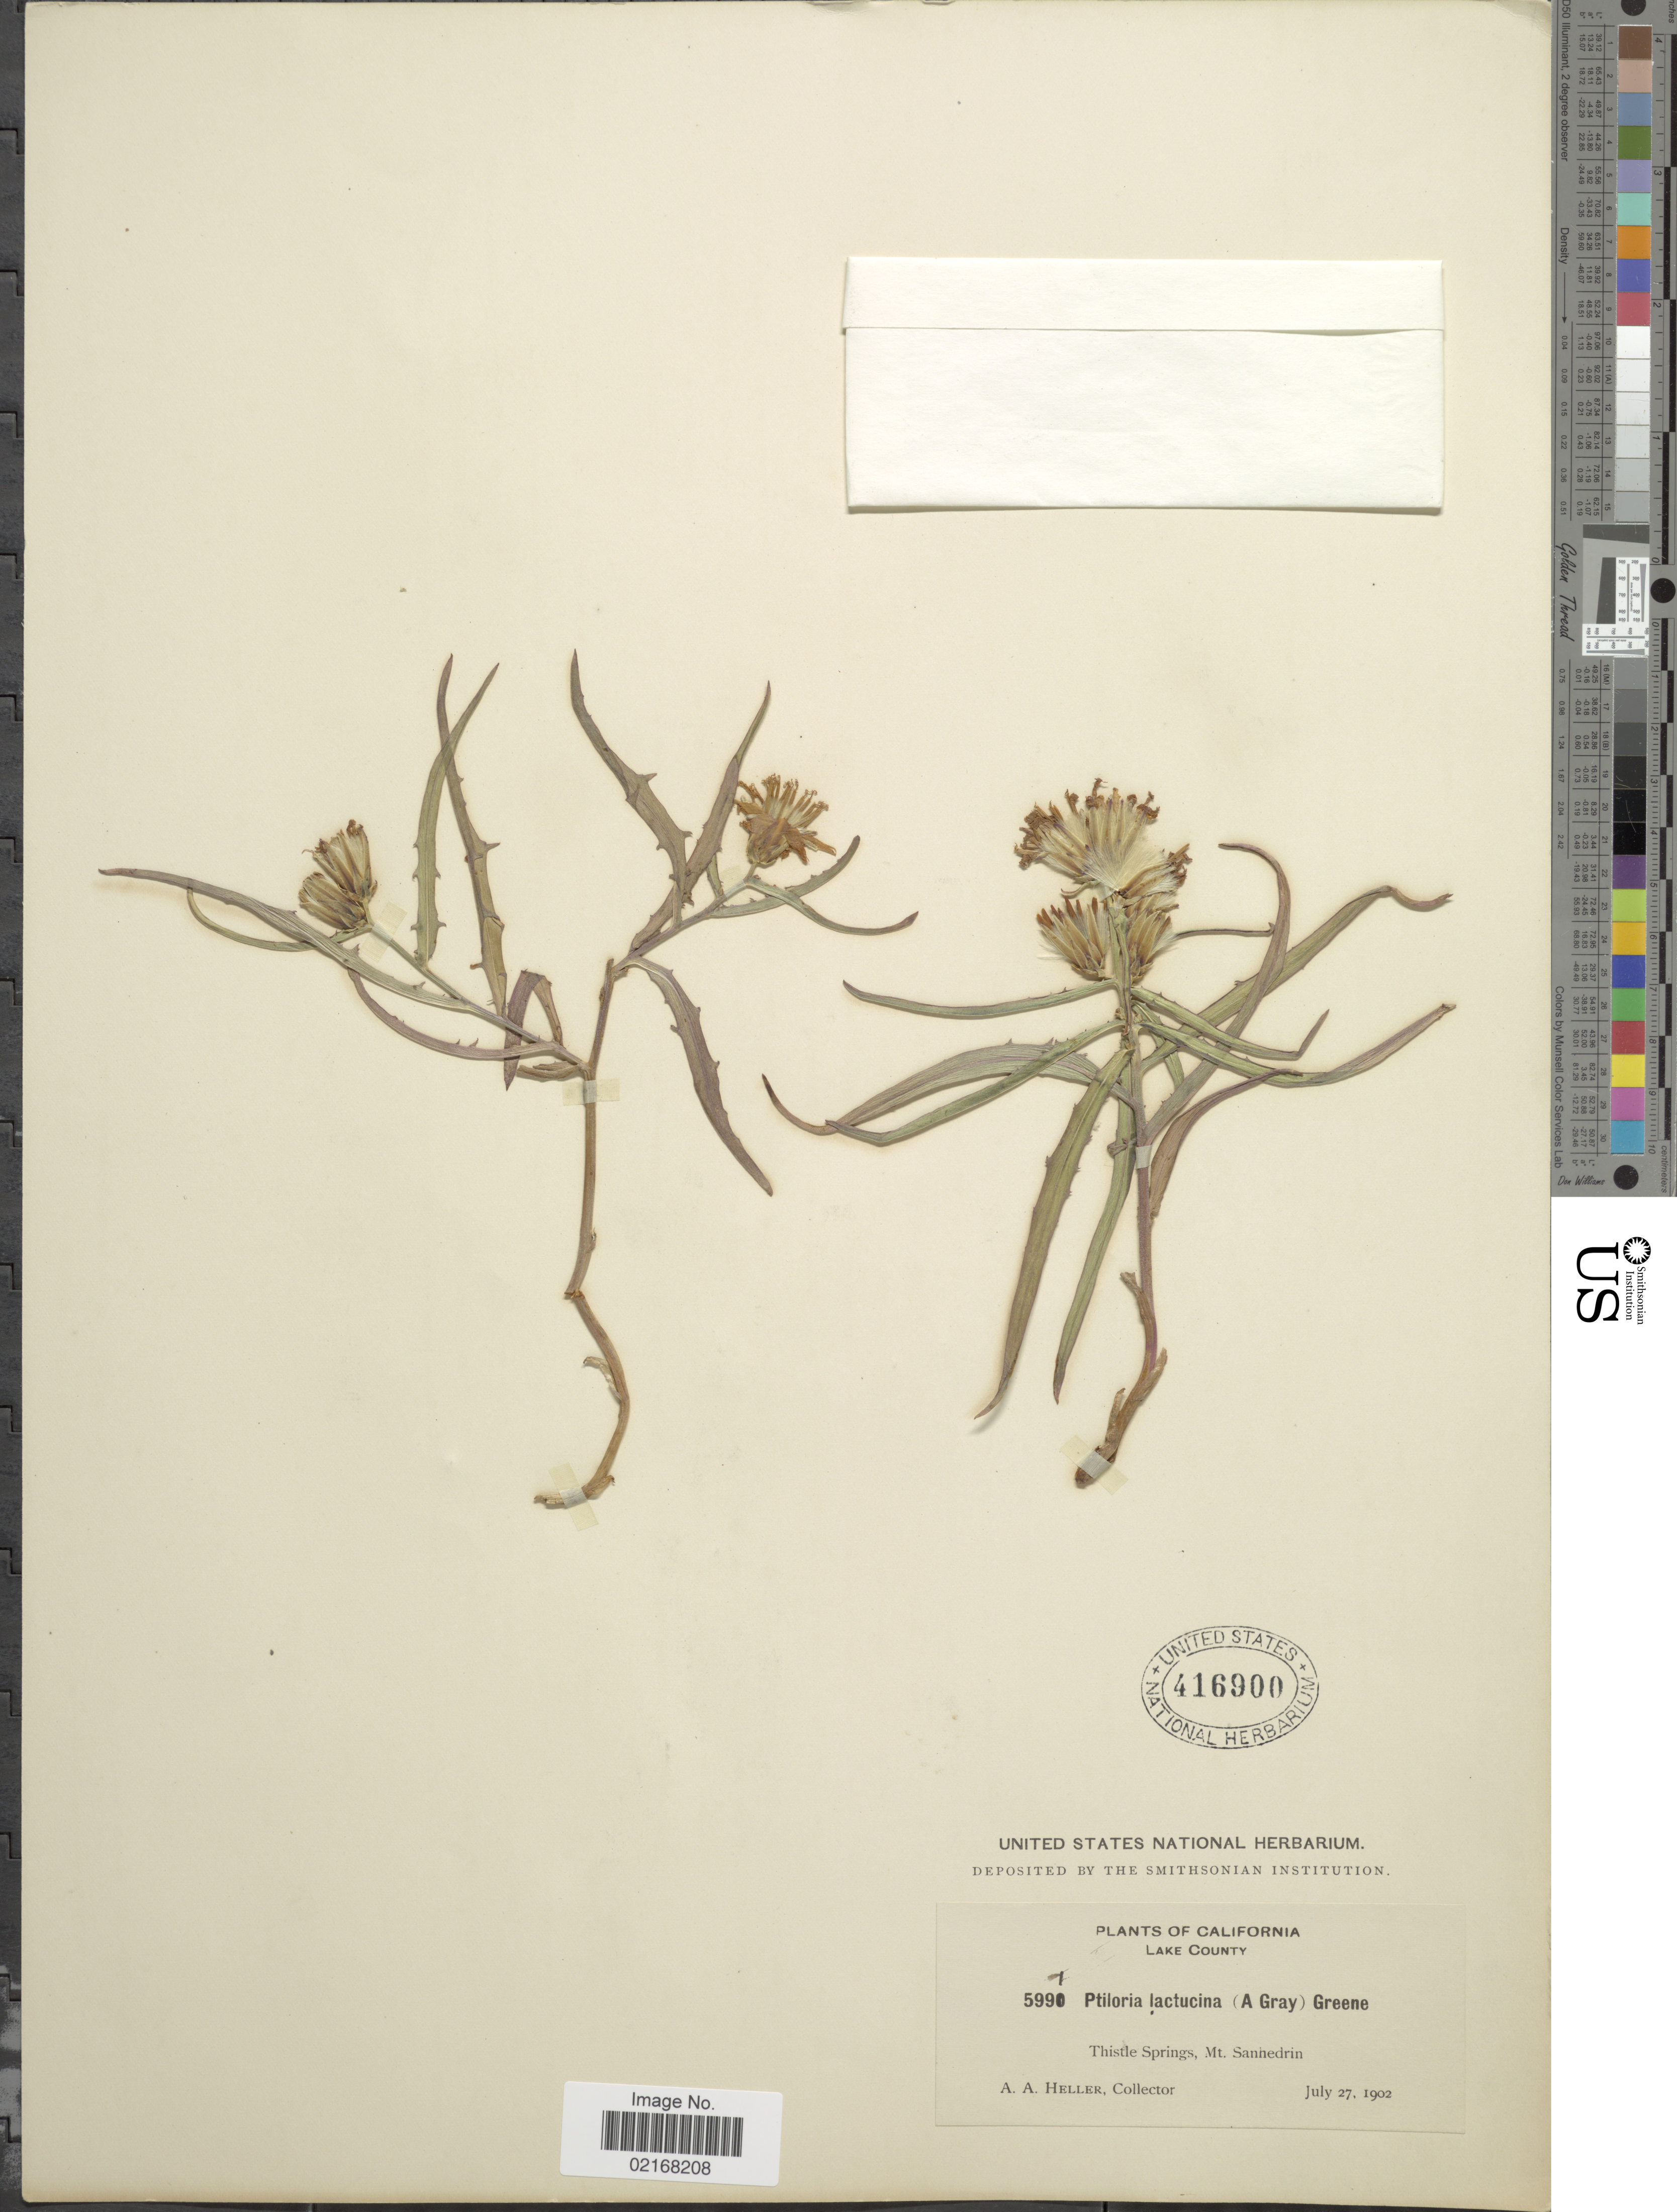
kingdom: Plantae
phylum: Tracheophyta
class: Magnoliopsida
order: Asterales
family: Asteraceae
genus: Stephanomeria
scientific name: Stephanomeria lactucina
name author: A. Gray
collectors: A. A. Heller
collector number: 5991*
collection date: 1902-07-27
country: United States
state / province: California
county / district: Lake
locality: Lake County. Thistle Springs, Mt. Sanhedrin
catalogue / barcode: US 416900